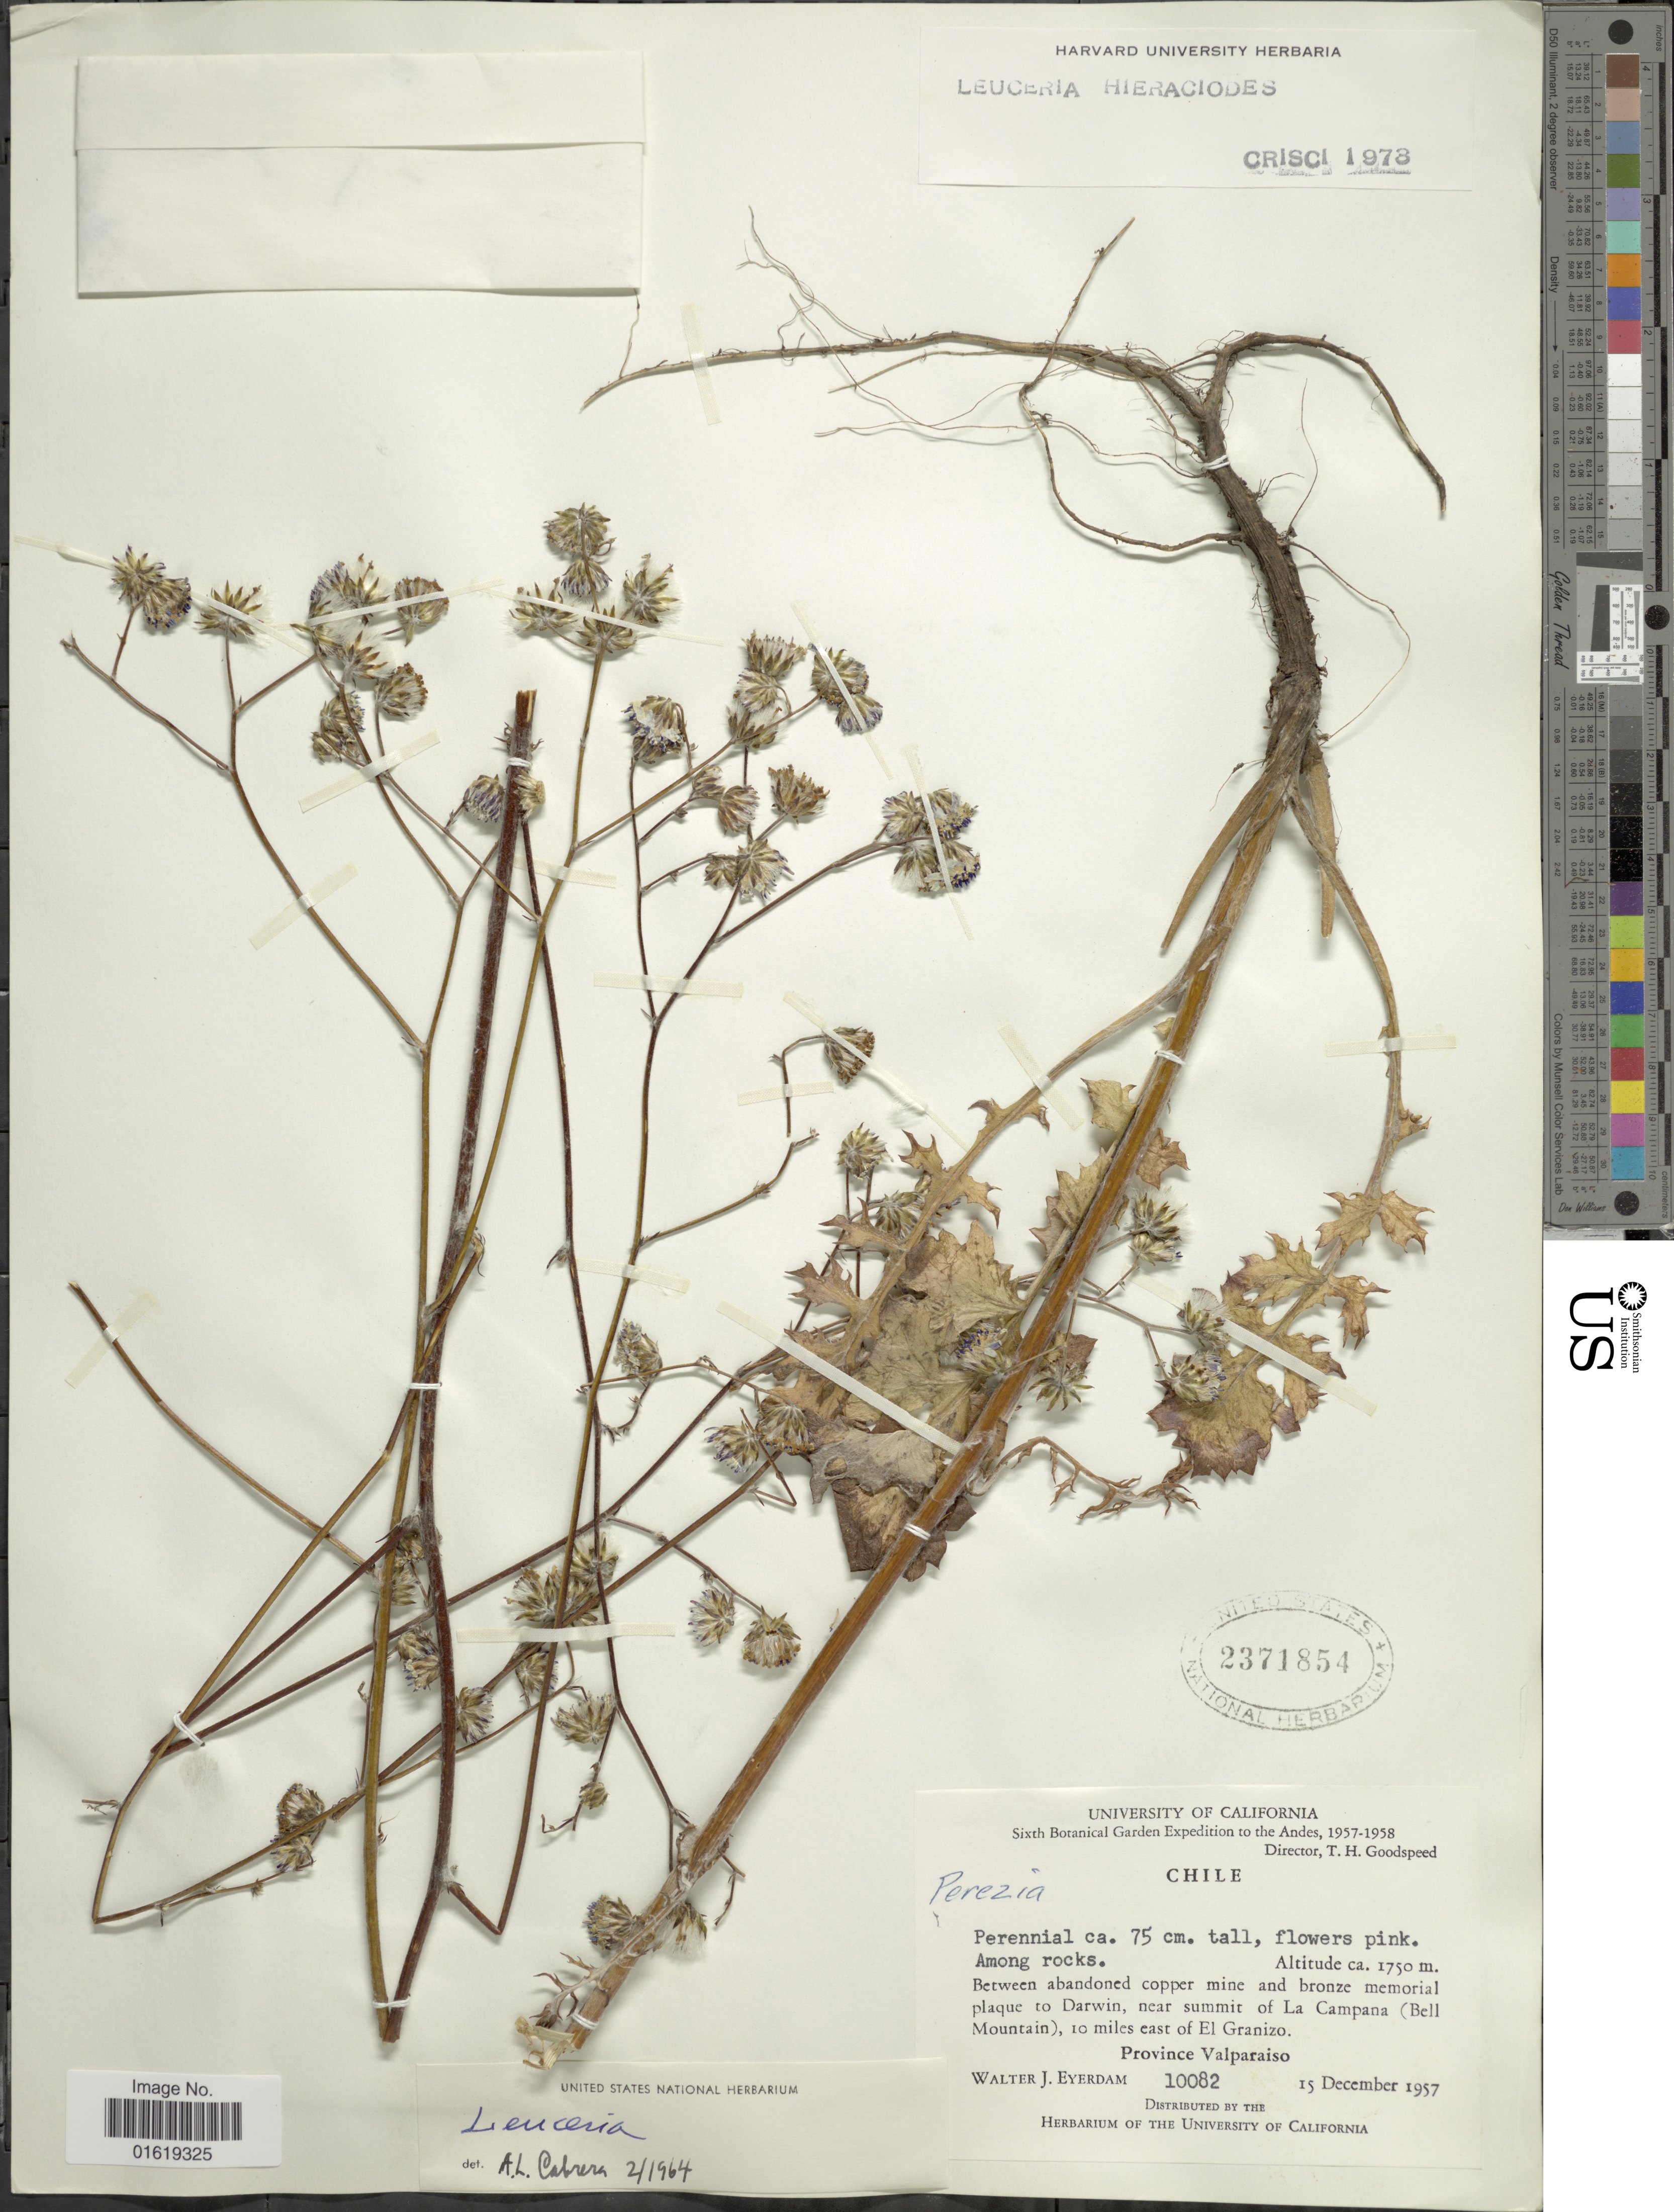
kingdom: Plantae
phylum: Tracheophyta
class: Magnoliopsida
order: Asterales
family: Asteraceae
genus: Leucheria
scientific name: Leucheria hieracioides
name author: Cass.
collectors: W. J. Eyerdam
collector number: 10082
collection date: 1957-12-15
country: Chile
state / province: Valparaíso (V)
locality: Between abondoned copper mine and bronze memorial plaque to Darwin, near summit of La Campana (Bell Mountain), 10 miles east of El Granizo. Province Valparaiso.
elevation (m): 1750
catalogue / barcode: US 2371854